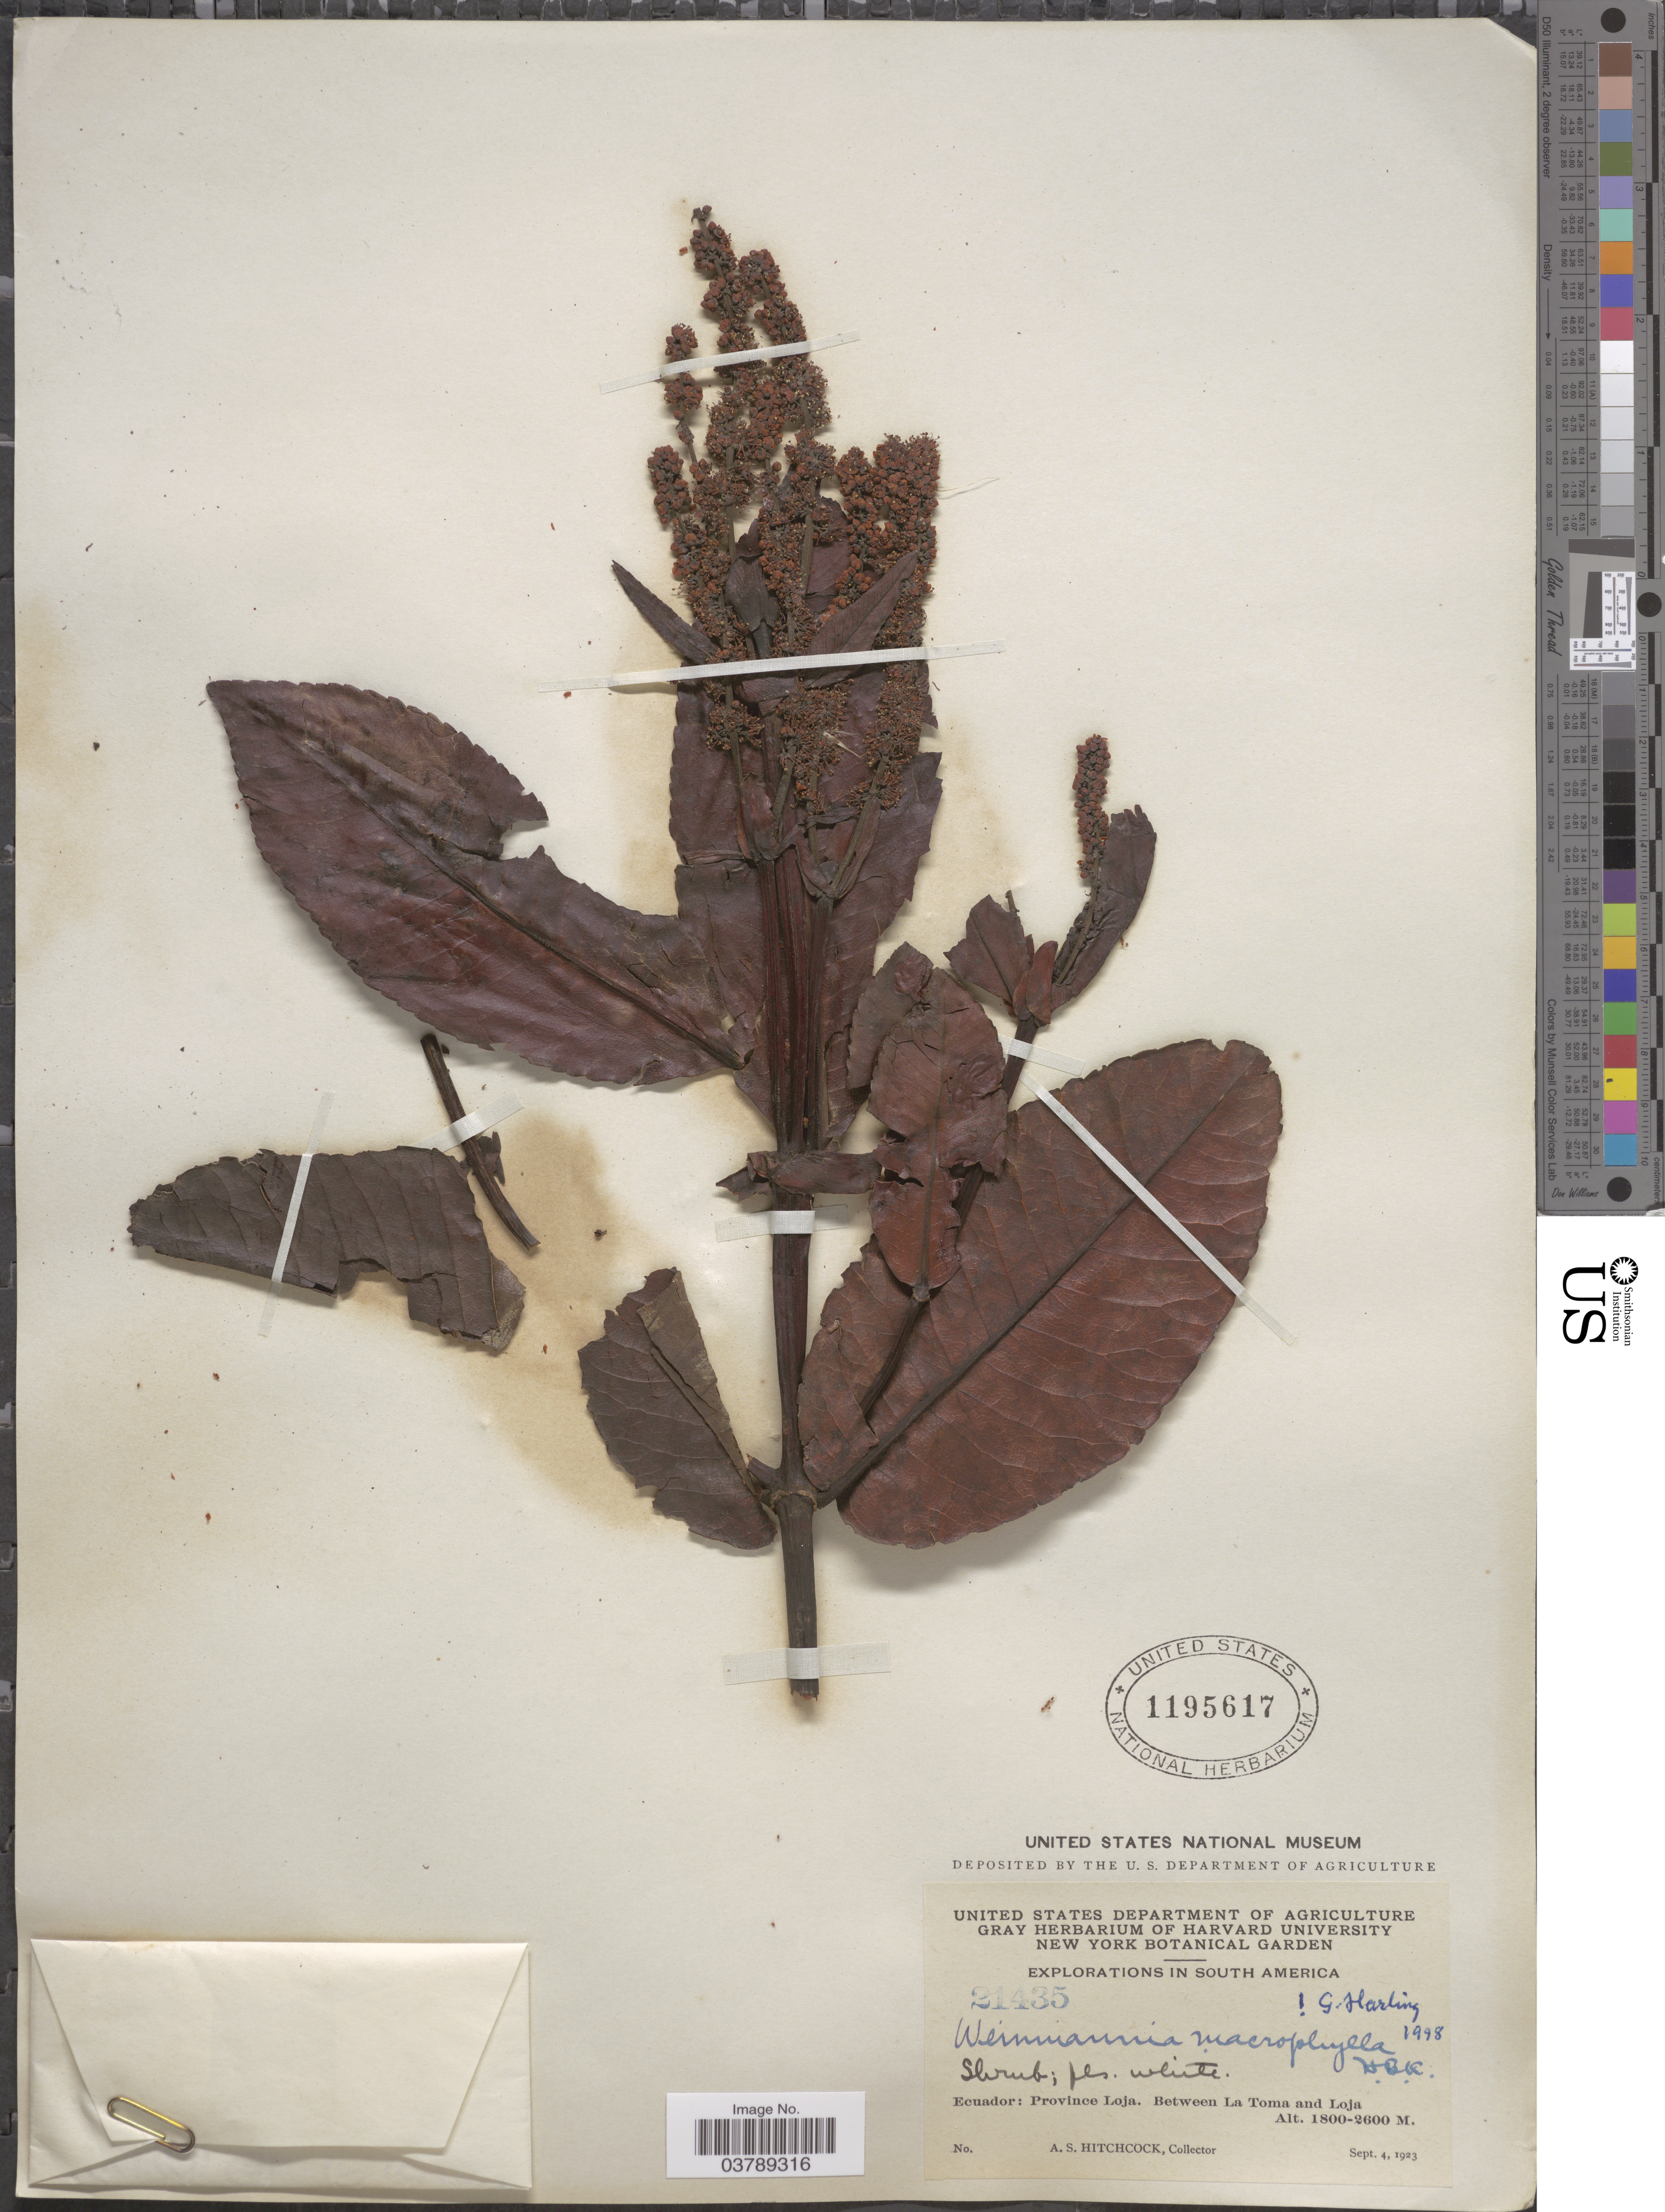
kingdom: Plantae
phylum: Tracheophyta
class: Magnoliopsida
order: Oxalidales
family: Cunoniaceae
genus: Weinmannia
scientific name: Weinmannia macrophylla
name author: Kunth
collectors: A. S. Hitchcock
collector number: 21435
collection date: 1923-09-04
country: Ecuador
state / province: Loja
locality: Between La Toma and Loja.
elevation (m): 1800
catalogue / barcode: US 1195617